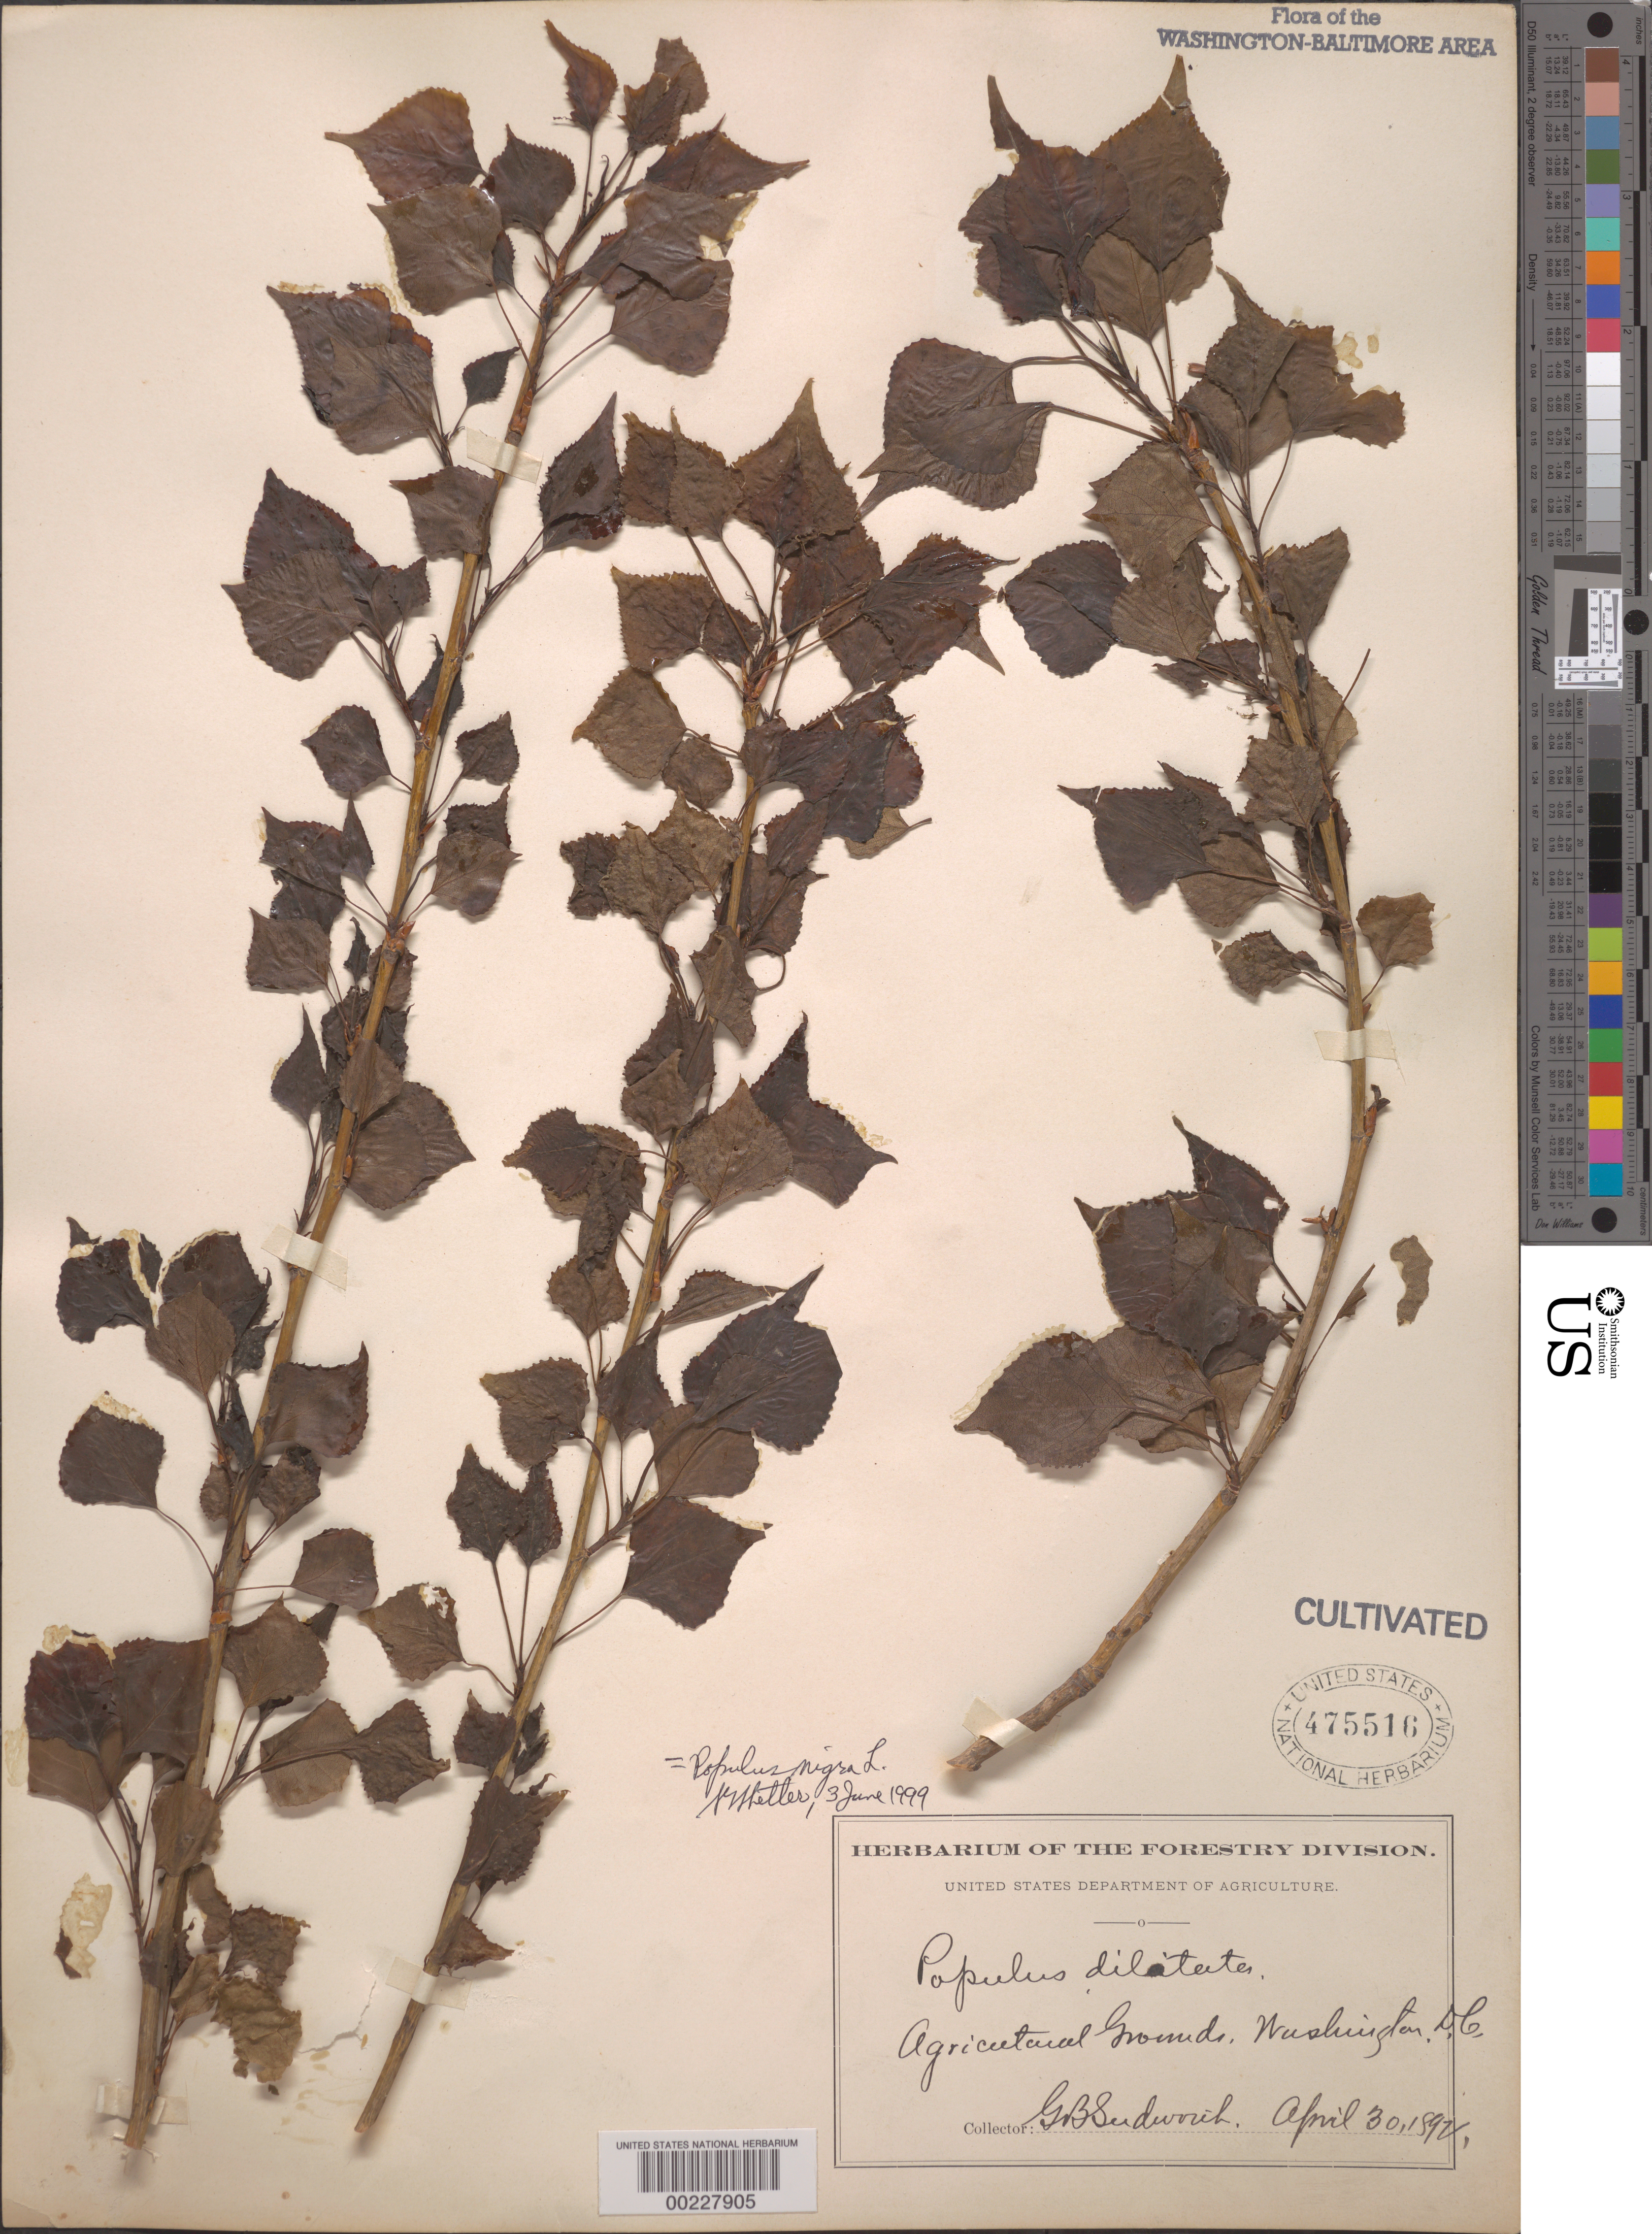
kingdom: Plantae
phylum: Tracheophyta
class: Magnoliopsida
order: Malpighiales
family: Salicaceae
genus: Populus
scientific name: Populus nigra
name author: L.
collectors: G. B. Sudworth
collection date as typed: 30 Apr 1892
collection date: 1892-04-30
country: United States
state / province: District of Columbia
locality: Agriculture grounds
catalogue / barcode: US 475516